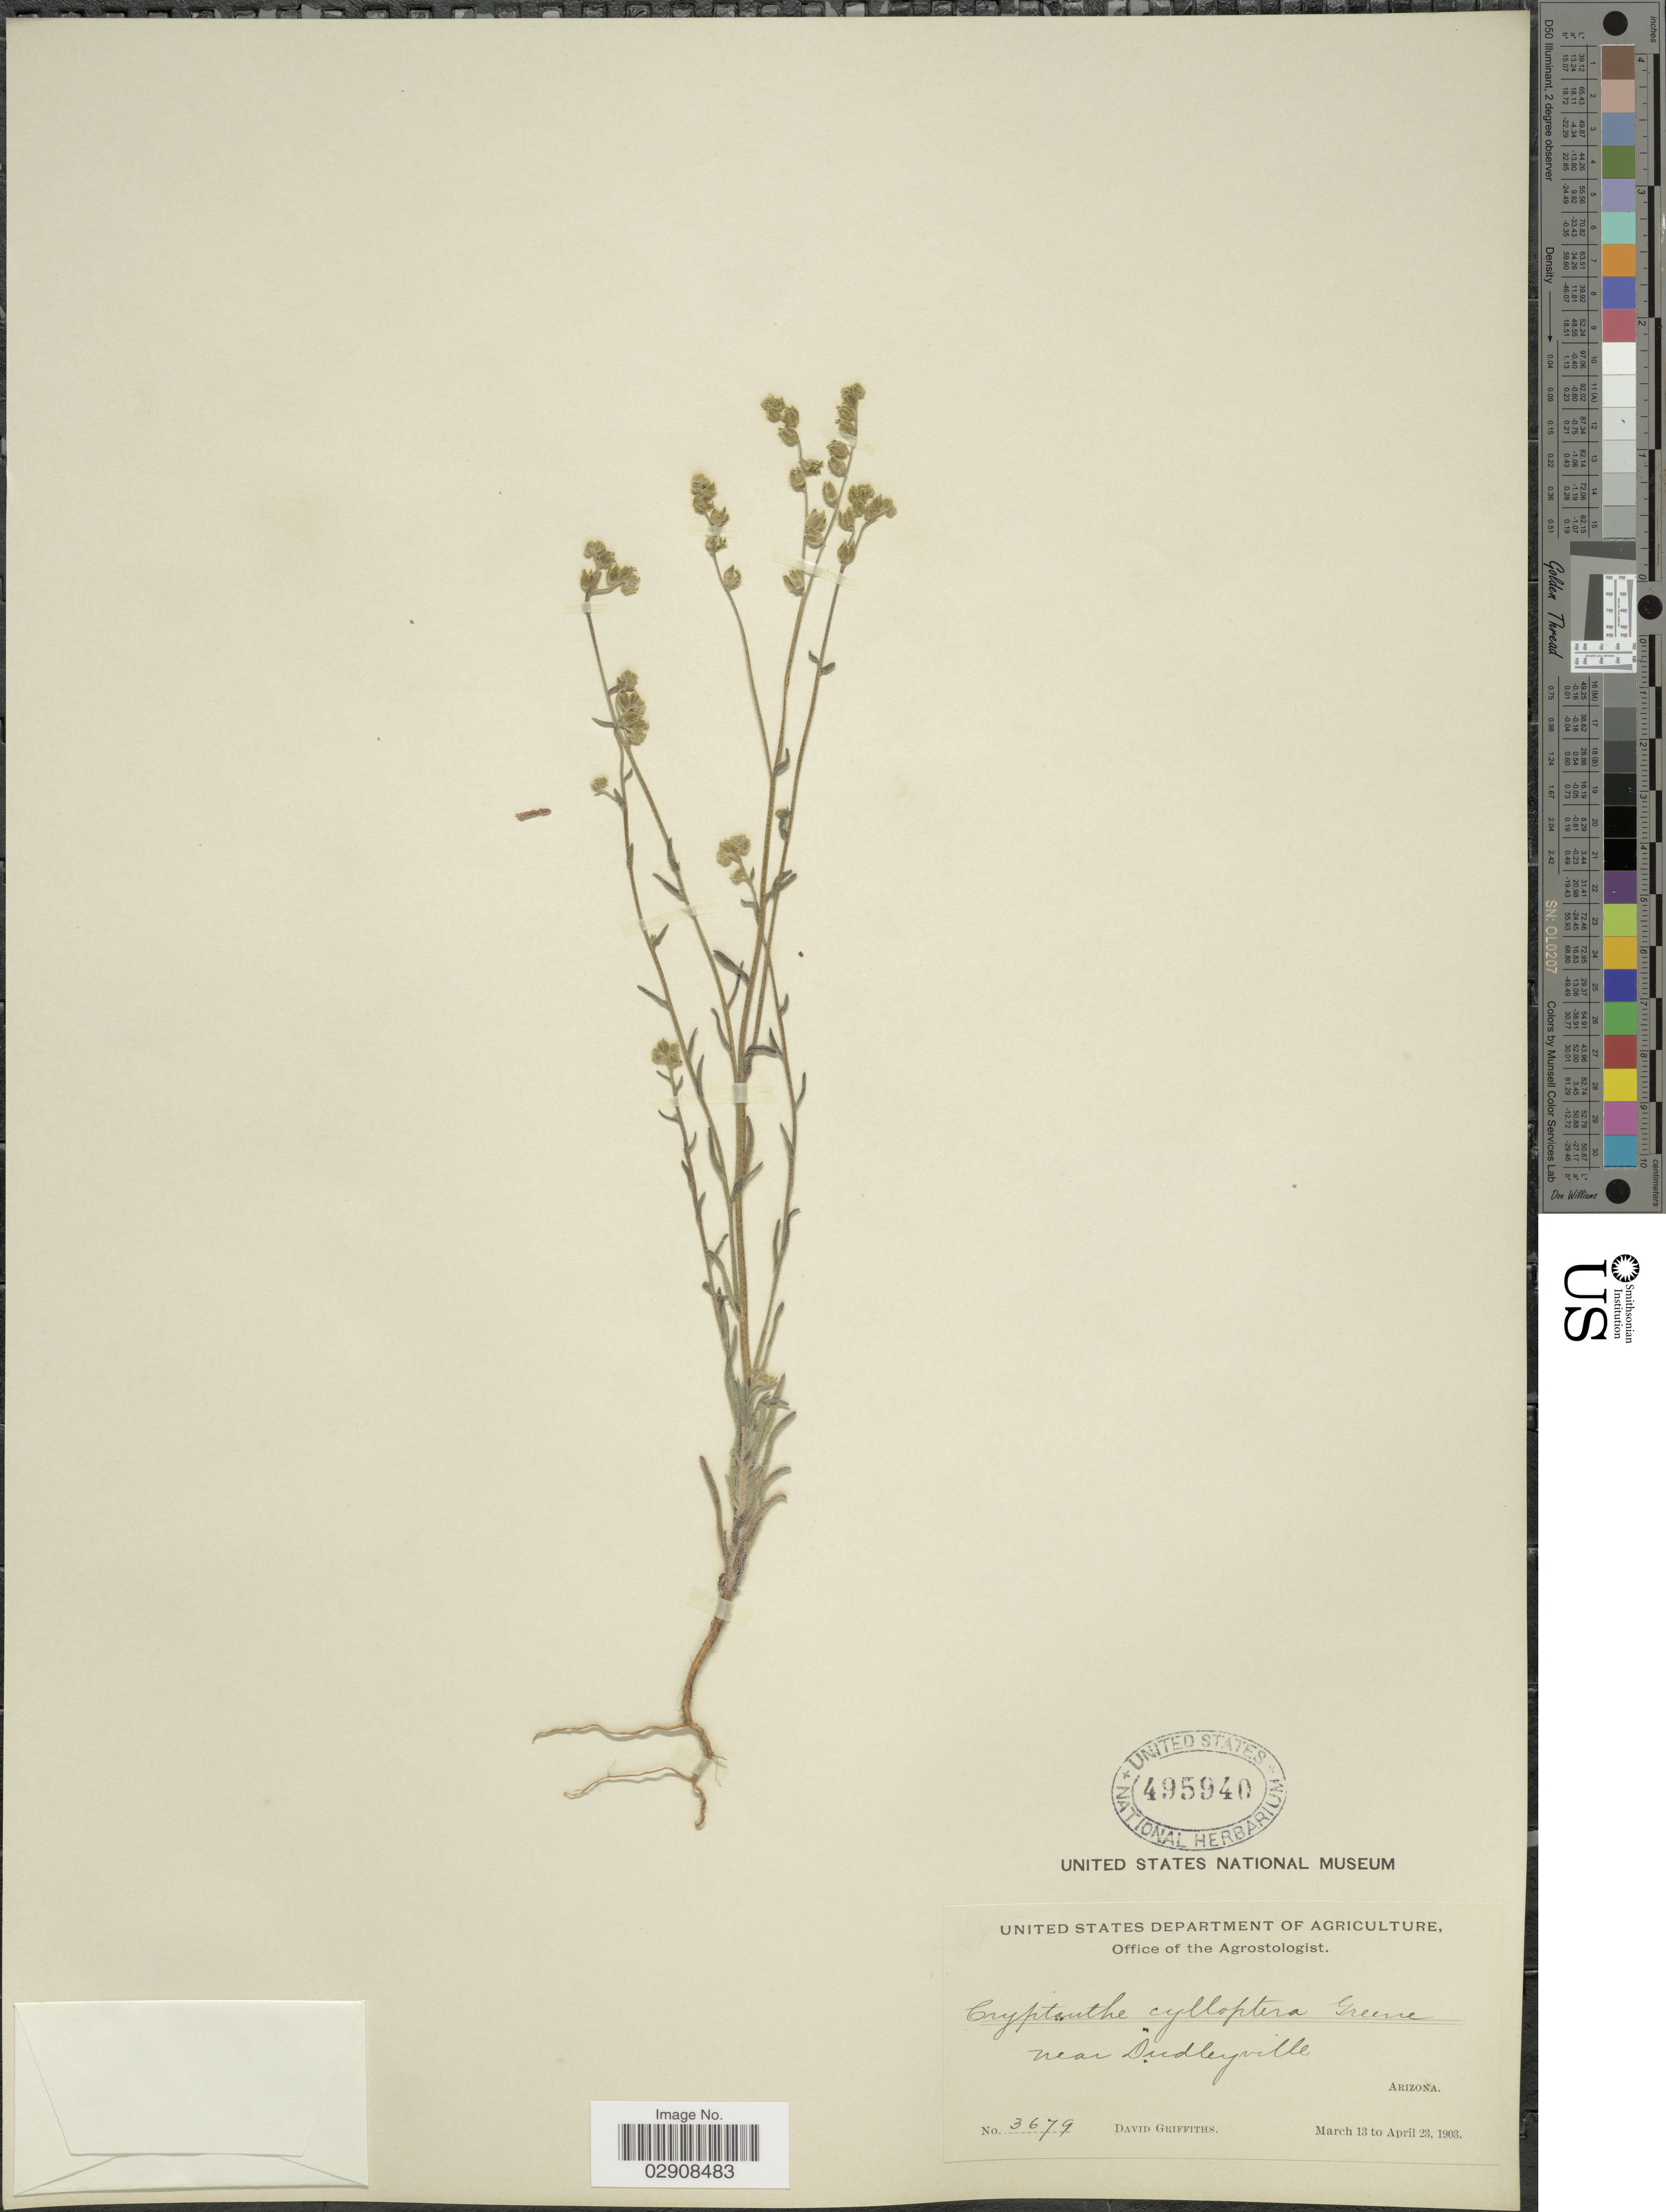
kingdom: Plantae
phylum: Tracheophyta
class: Magnoliopsida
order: Boraginales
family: Boraginaceae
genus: Cryptantha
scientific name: Cryptantha pterocarya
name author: (Torr.) Greene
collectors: D. Griffiths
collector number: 3679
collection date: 1903-03-13/1903-04-23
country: United States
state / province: Arizona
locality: Near Dudleyville.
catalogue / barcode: US 495940